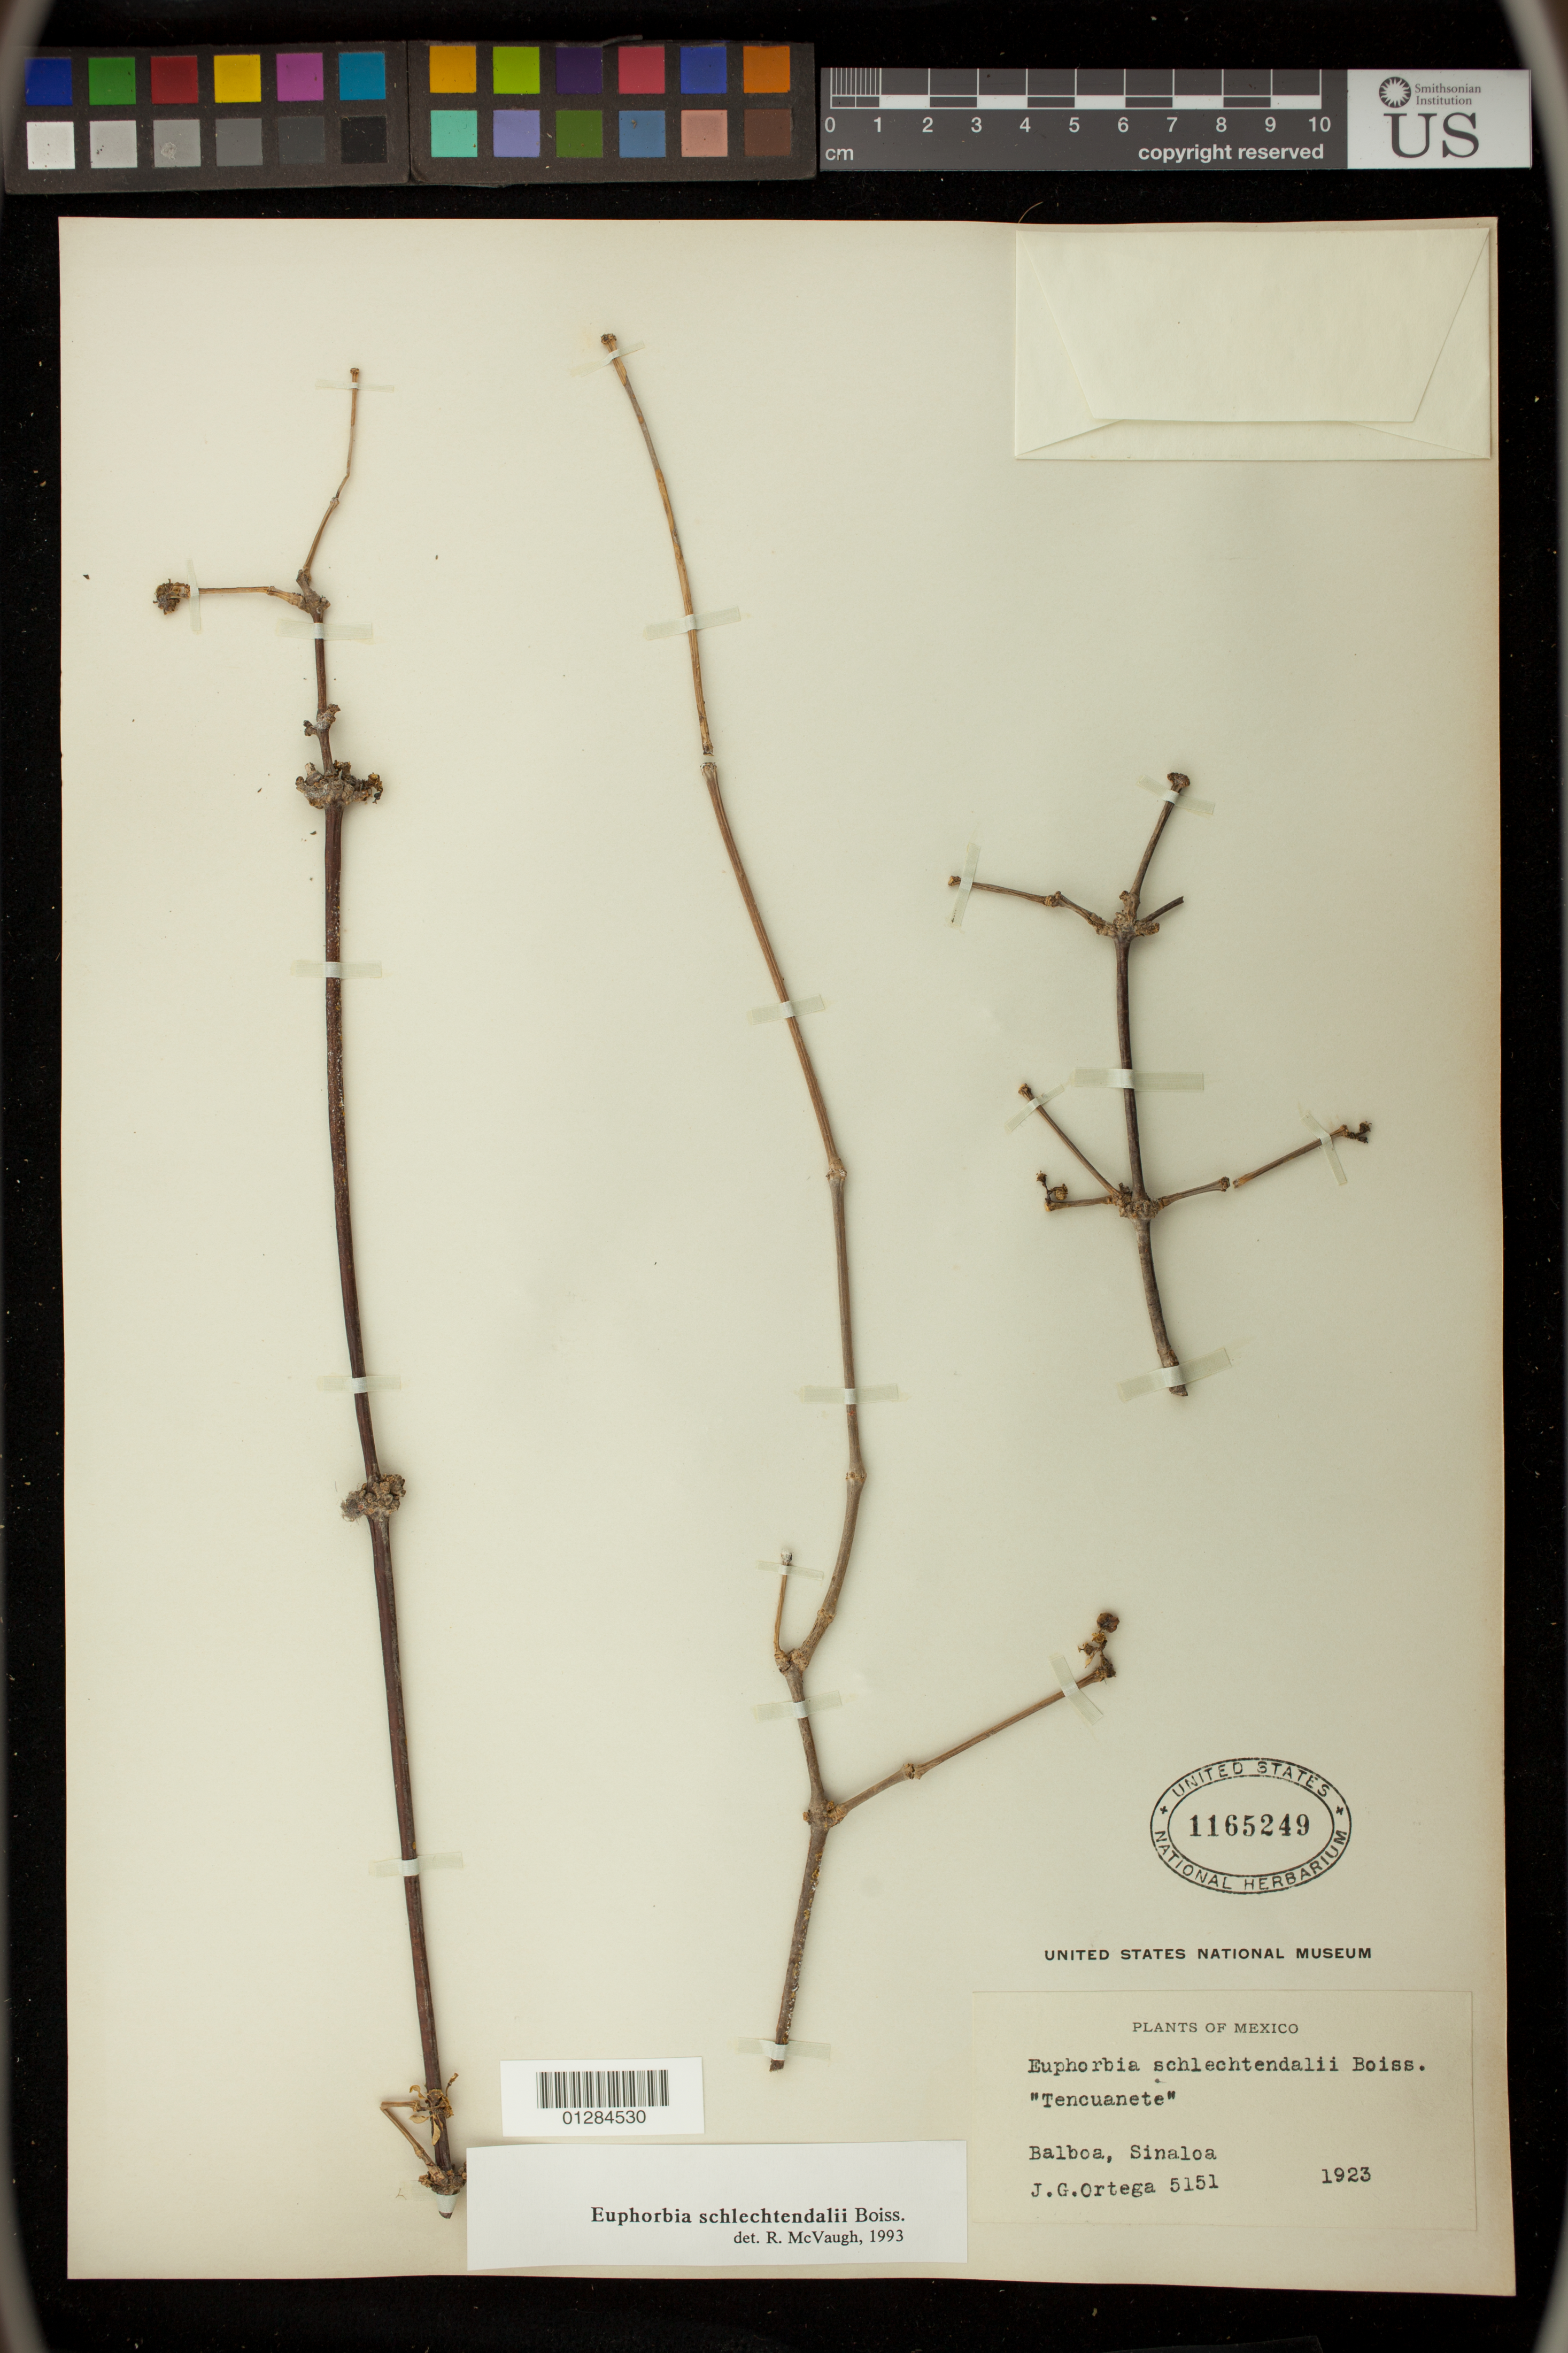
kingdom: Plantae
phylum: Tracheophyta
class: Magnoliopsida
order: Malpighiales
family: Euphorbiaceae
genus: Euphorbia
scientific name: Euphorbia schlechtendalii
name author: Boiss.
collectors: J. Ortega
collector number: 5151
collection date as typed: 1923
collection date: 1923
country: Mexico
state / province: Sinaloa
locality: Balboa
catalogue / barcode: US 1165249